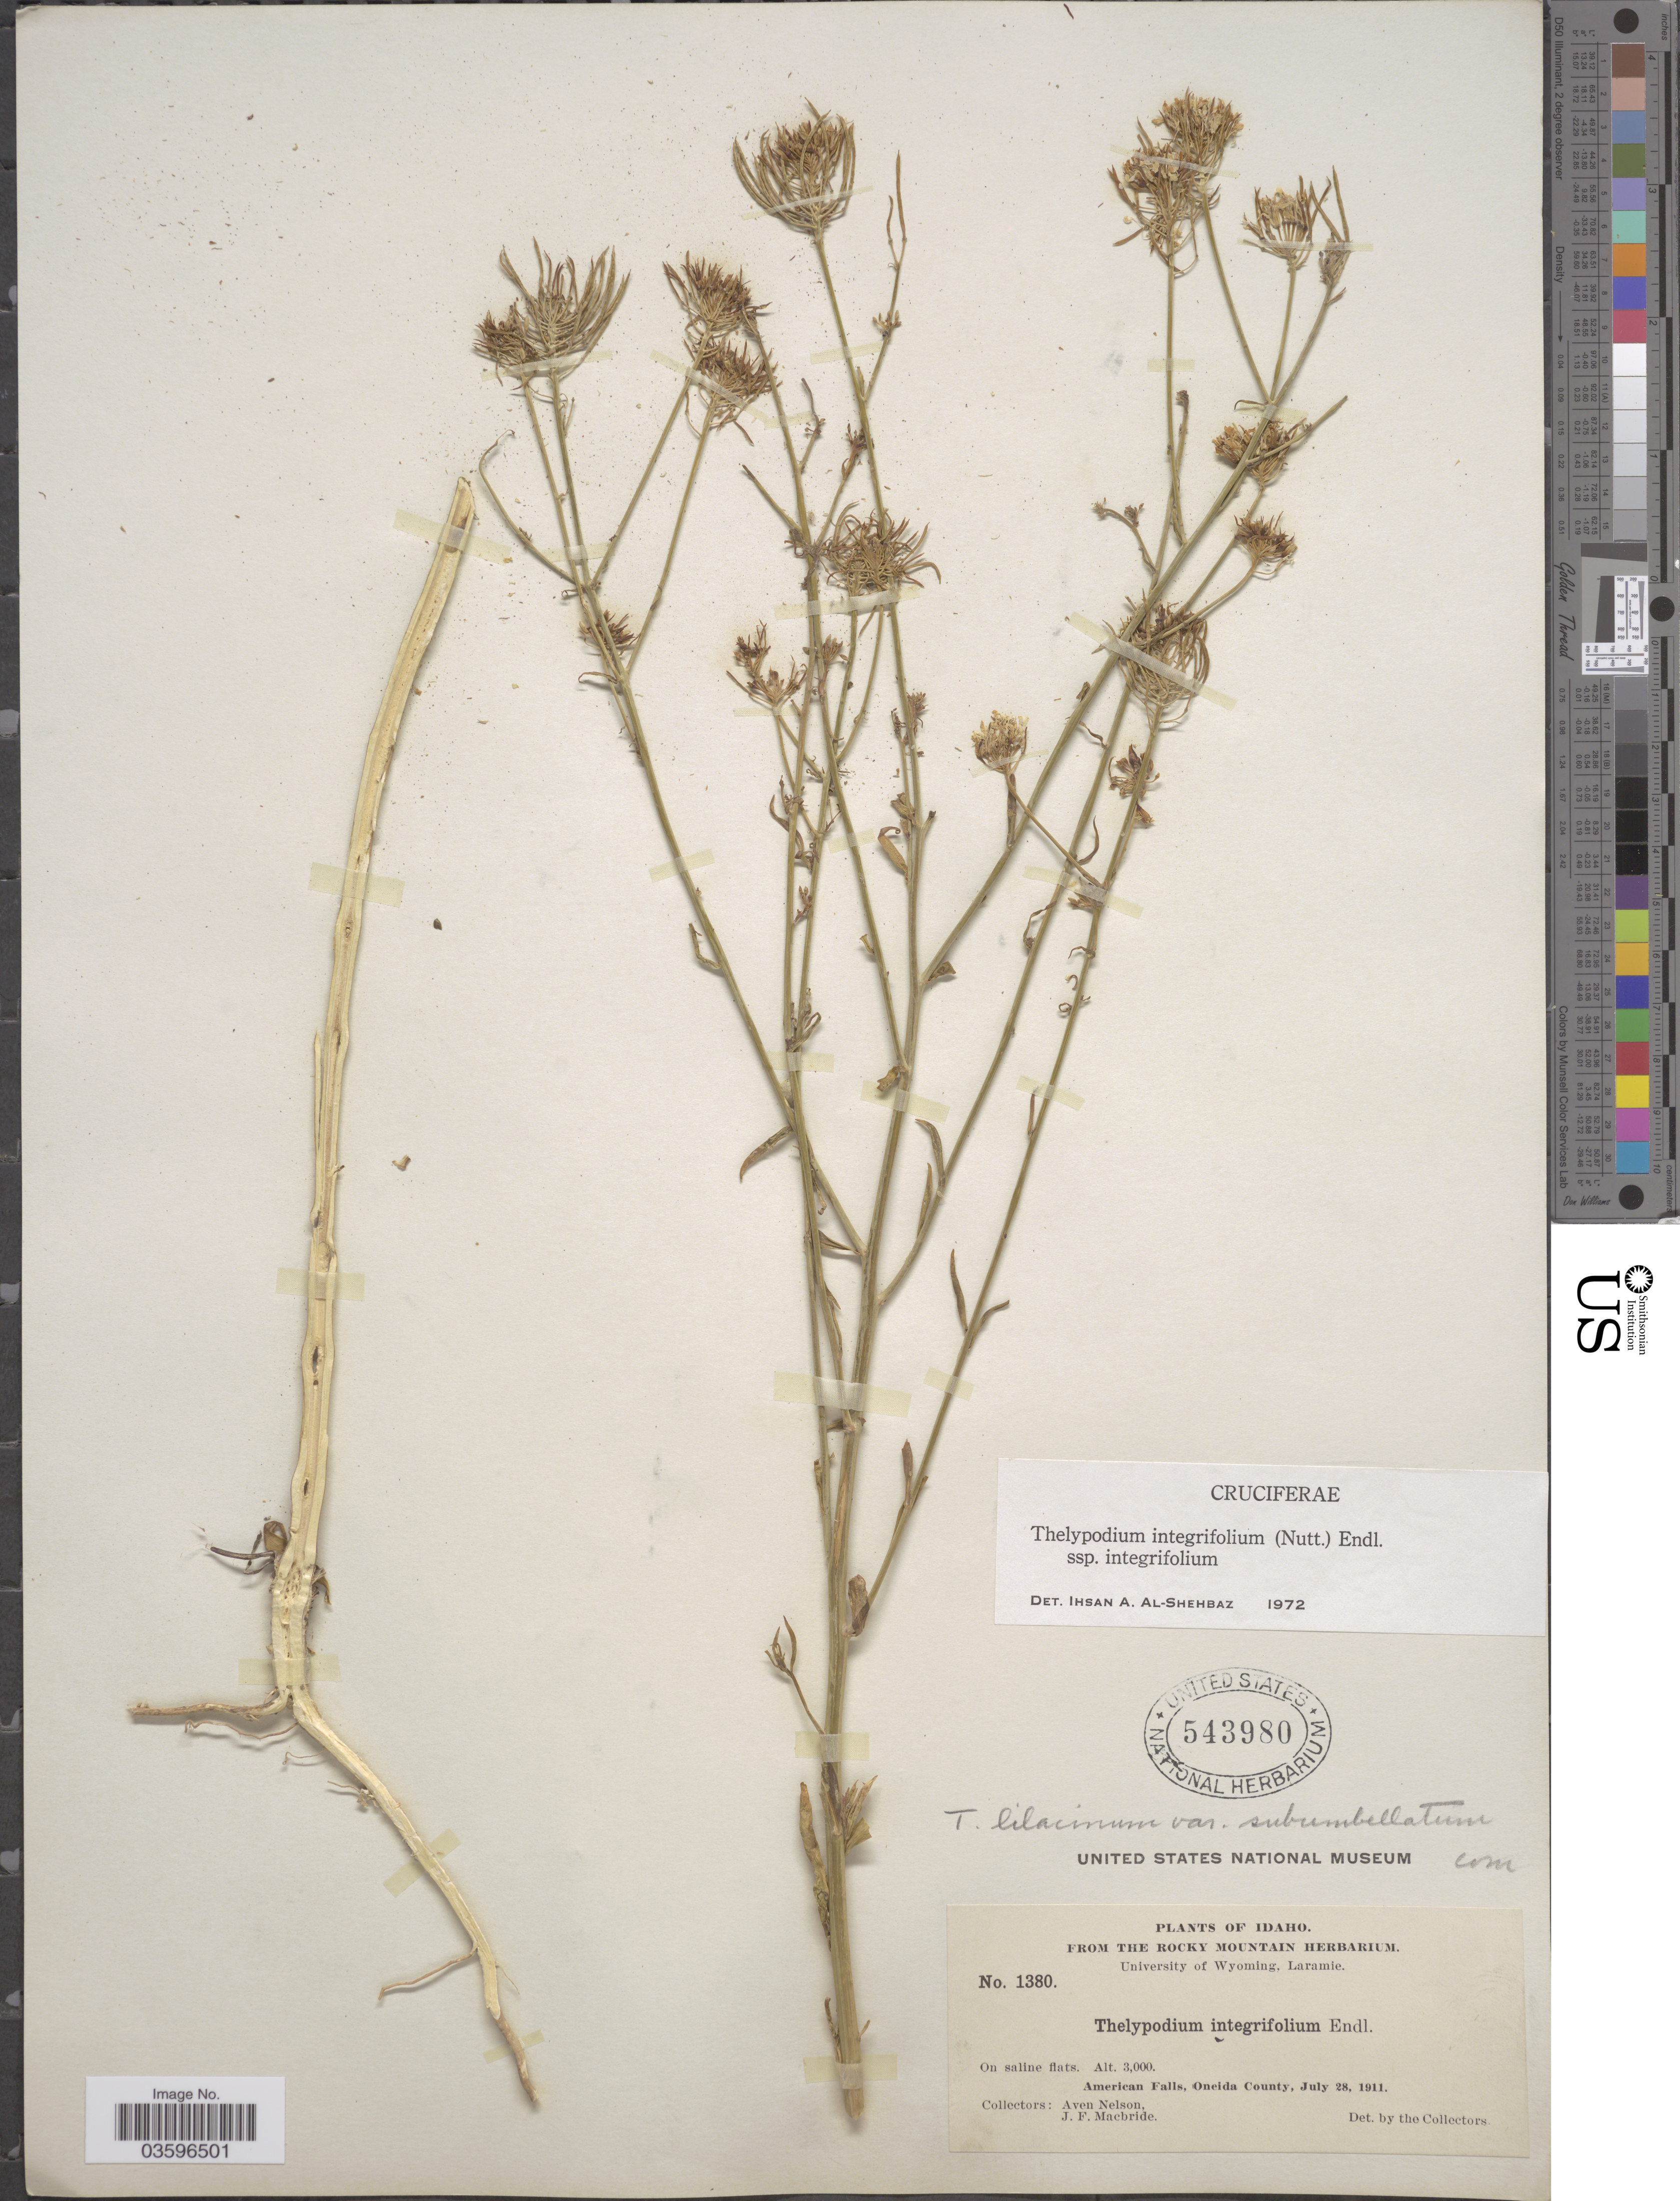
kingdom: Plantae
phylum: Tracheophyta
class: Magnoliopsida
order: Brassicales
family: Brassicaceae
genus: Thelypodium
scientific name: Thelypodium integrifolium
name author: (Nutt.) Endl.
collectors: A. Nelson & J. F. Macbride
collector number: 1380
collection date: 1911-07-28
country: United States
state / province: Idaho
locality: American Falls, Oneida County.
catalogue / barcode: US 543980